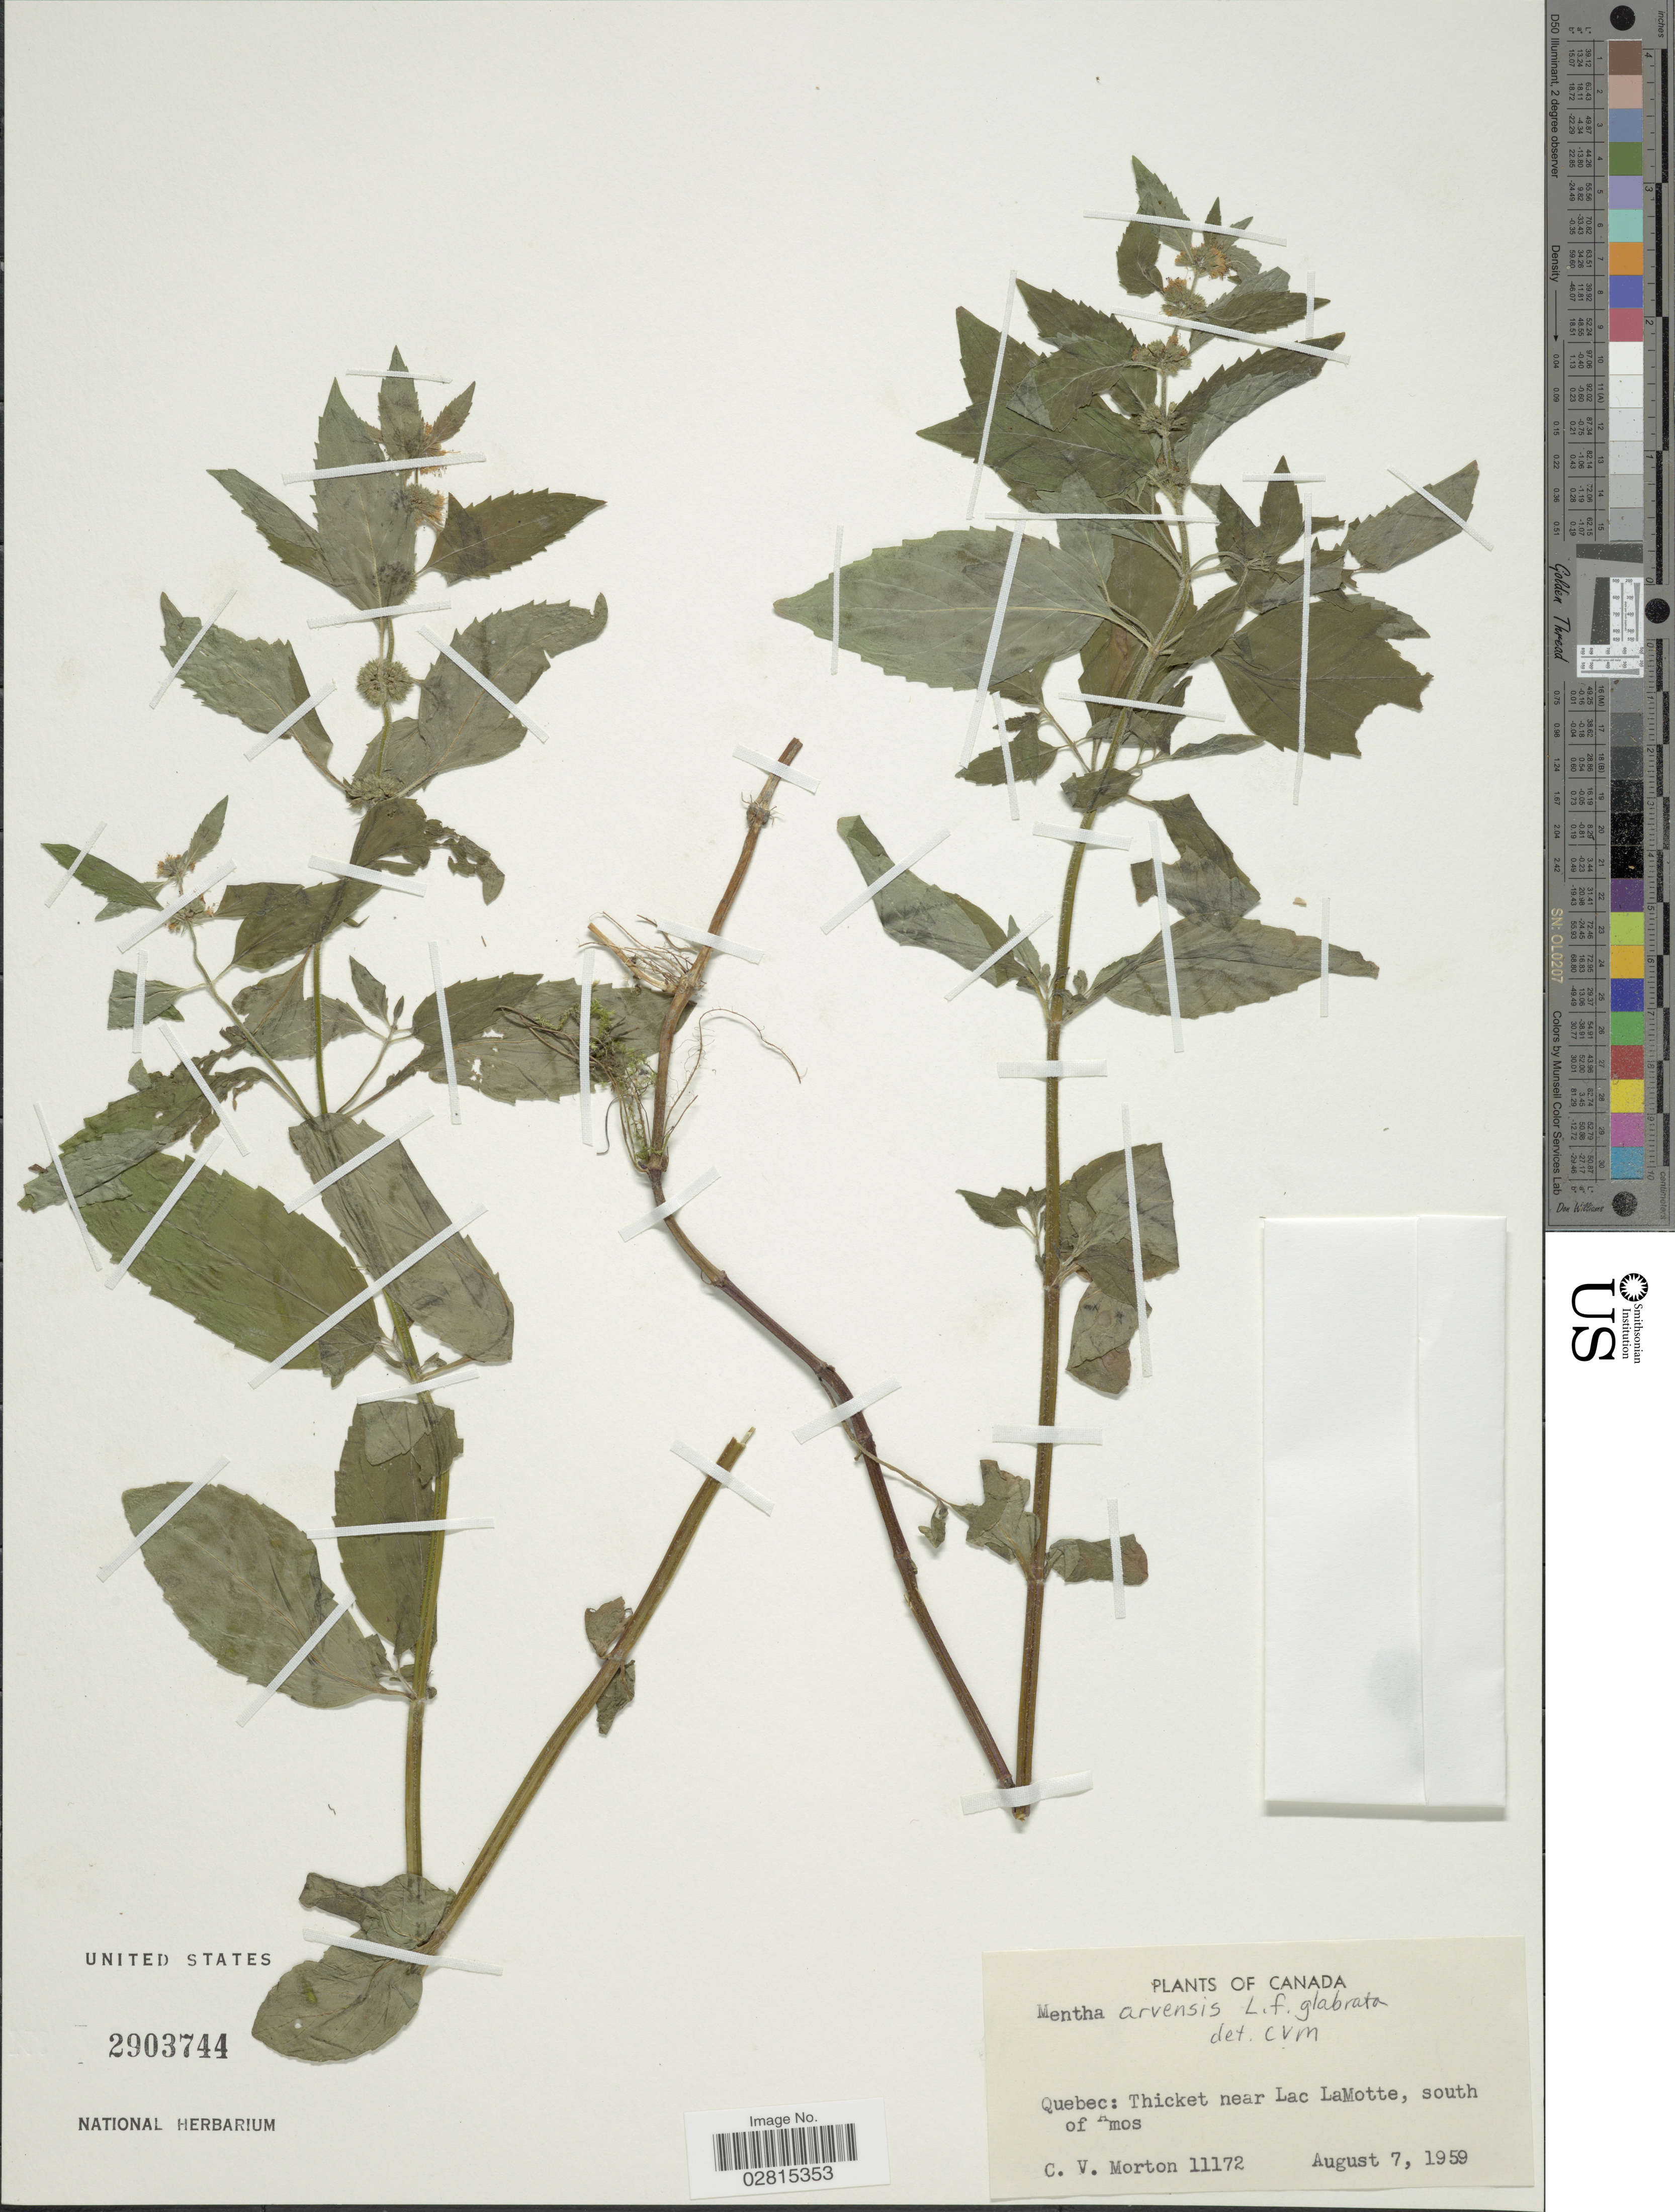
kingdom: Plantae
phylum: Tracheophyta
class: Magnoliopsida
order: Lamiales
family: Lamiaceae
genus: Mentha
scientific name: Mentha canadensis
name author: L.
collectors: C. V. Morton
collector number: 11172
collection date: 1959-08-07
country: Canada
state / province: Quebec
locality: Thicket near Lac LaMotte, south of Amos.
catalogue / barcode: US 2903744